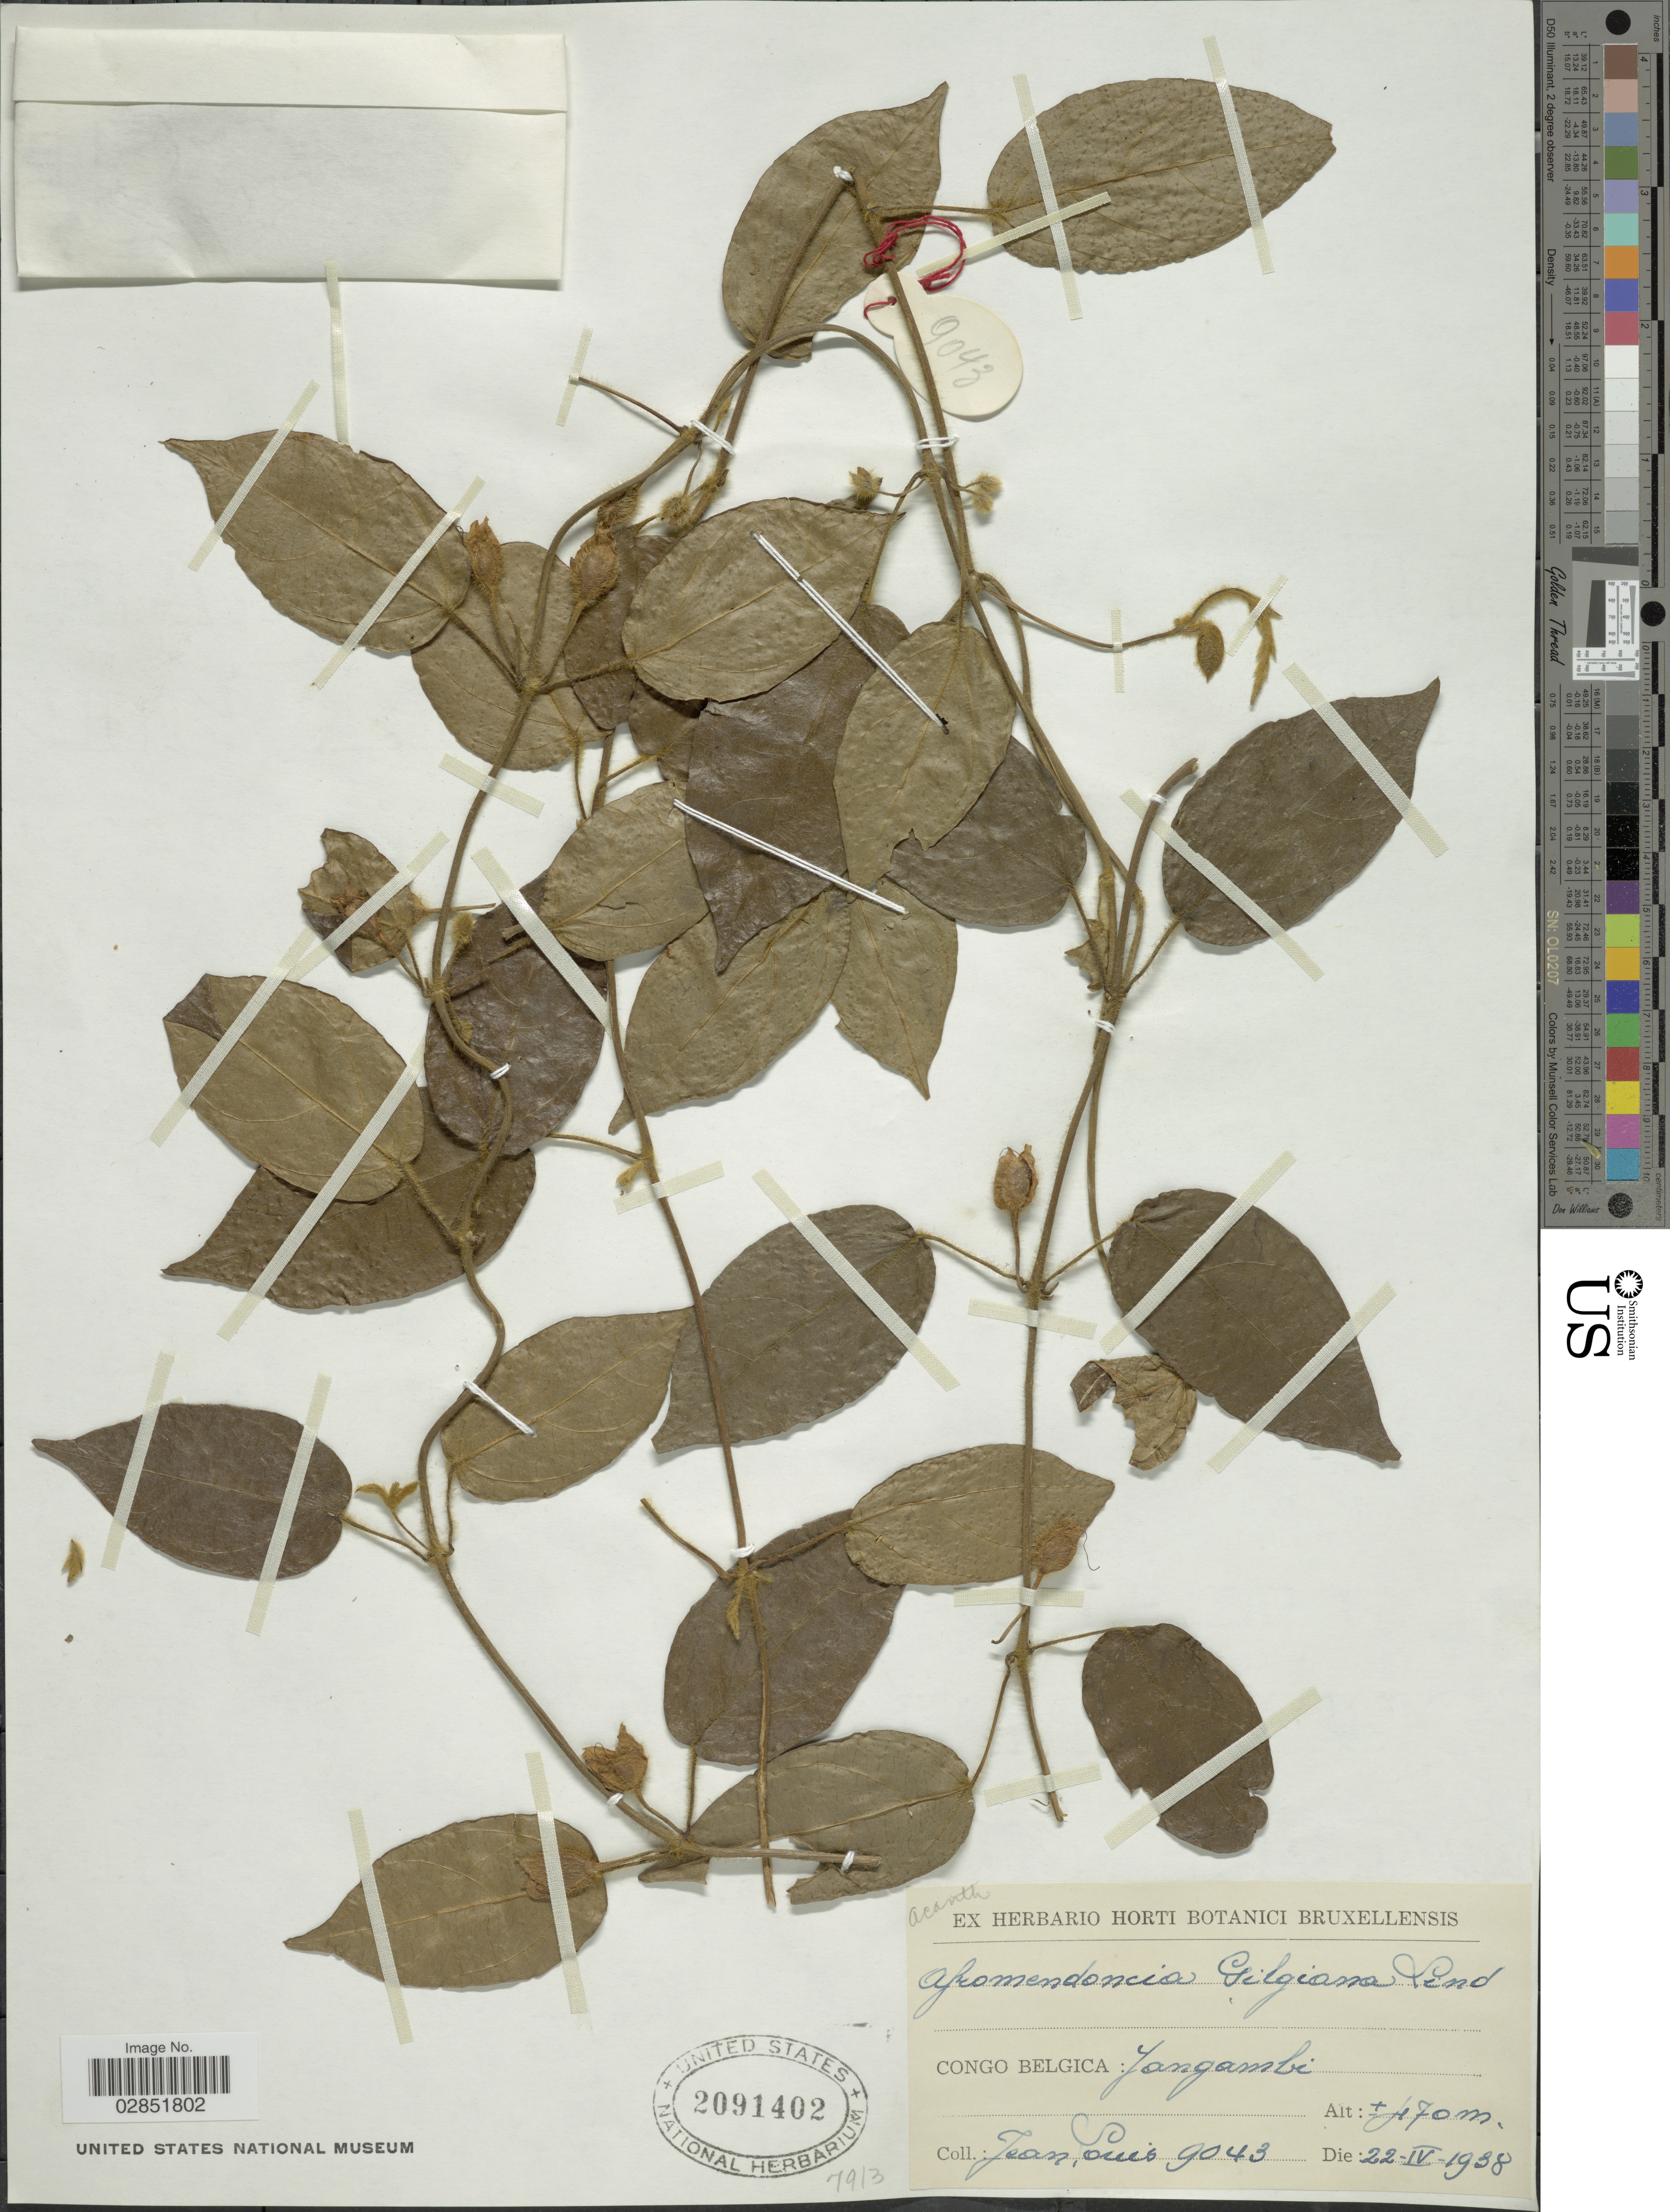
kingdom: Plantae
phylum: Tracheophyta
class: Magnoliopsida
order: Lamiales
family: Acanthaceae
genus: Afromendoncia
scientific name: Afromendoncia gilgiana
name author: Lindau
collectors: J. Louis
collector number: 9043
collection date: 1938-04-22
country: Congo, Democratic Republic of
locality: Congo Belgica: Yangambi.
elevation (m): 470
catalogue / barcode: US 2091402